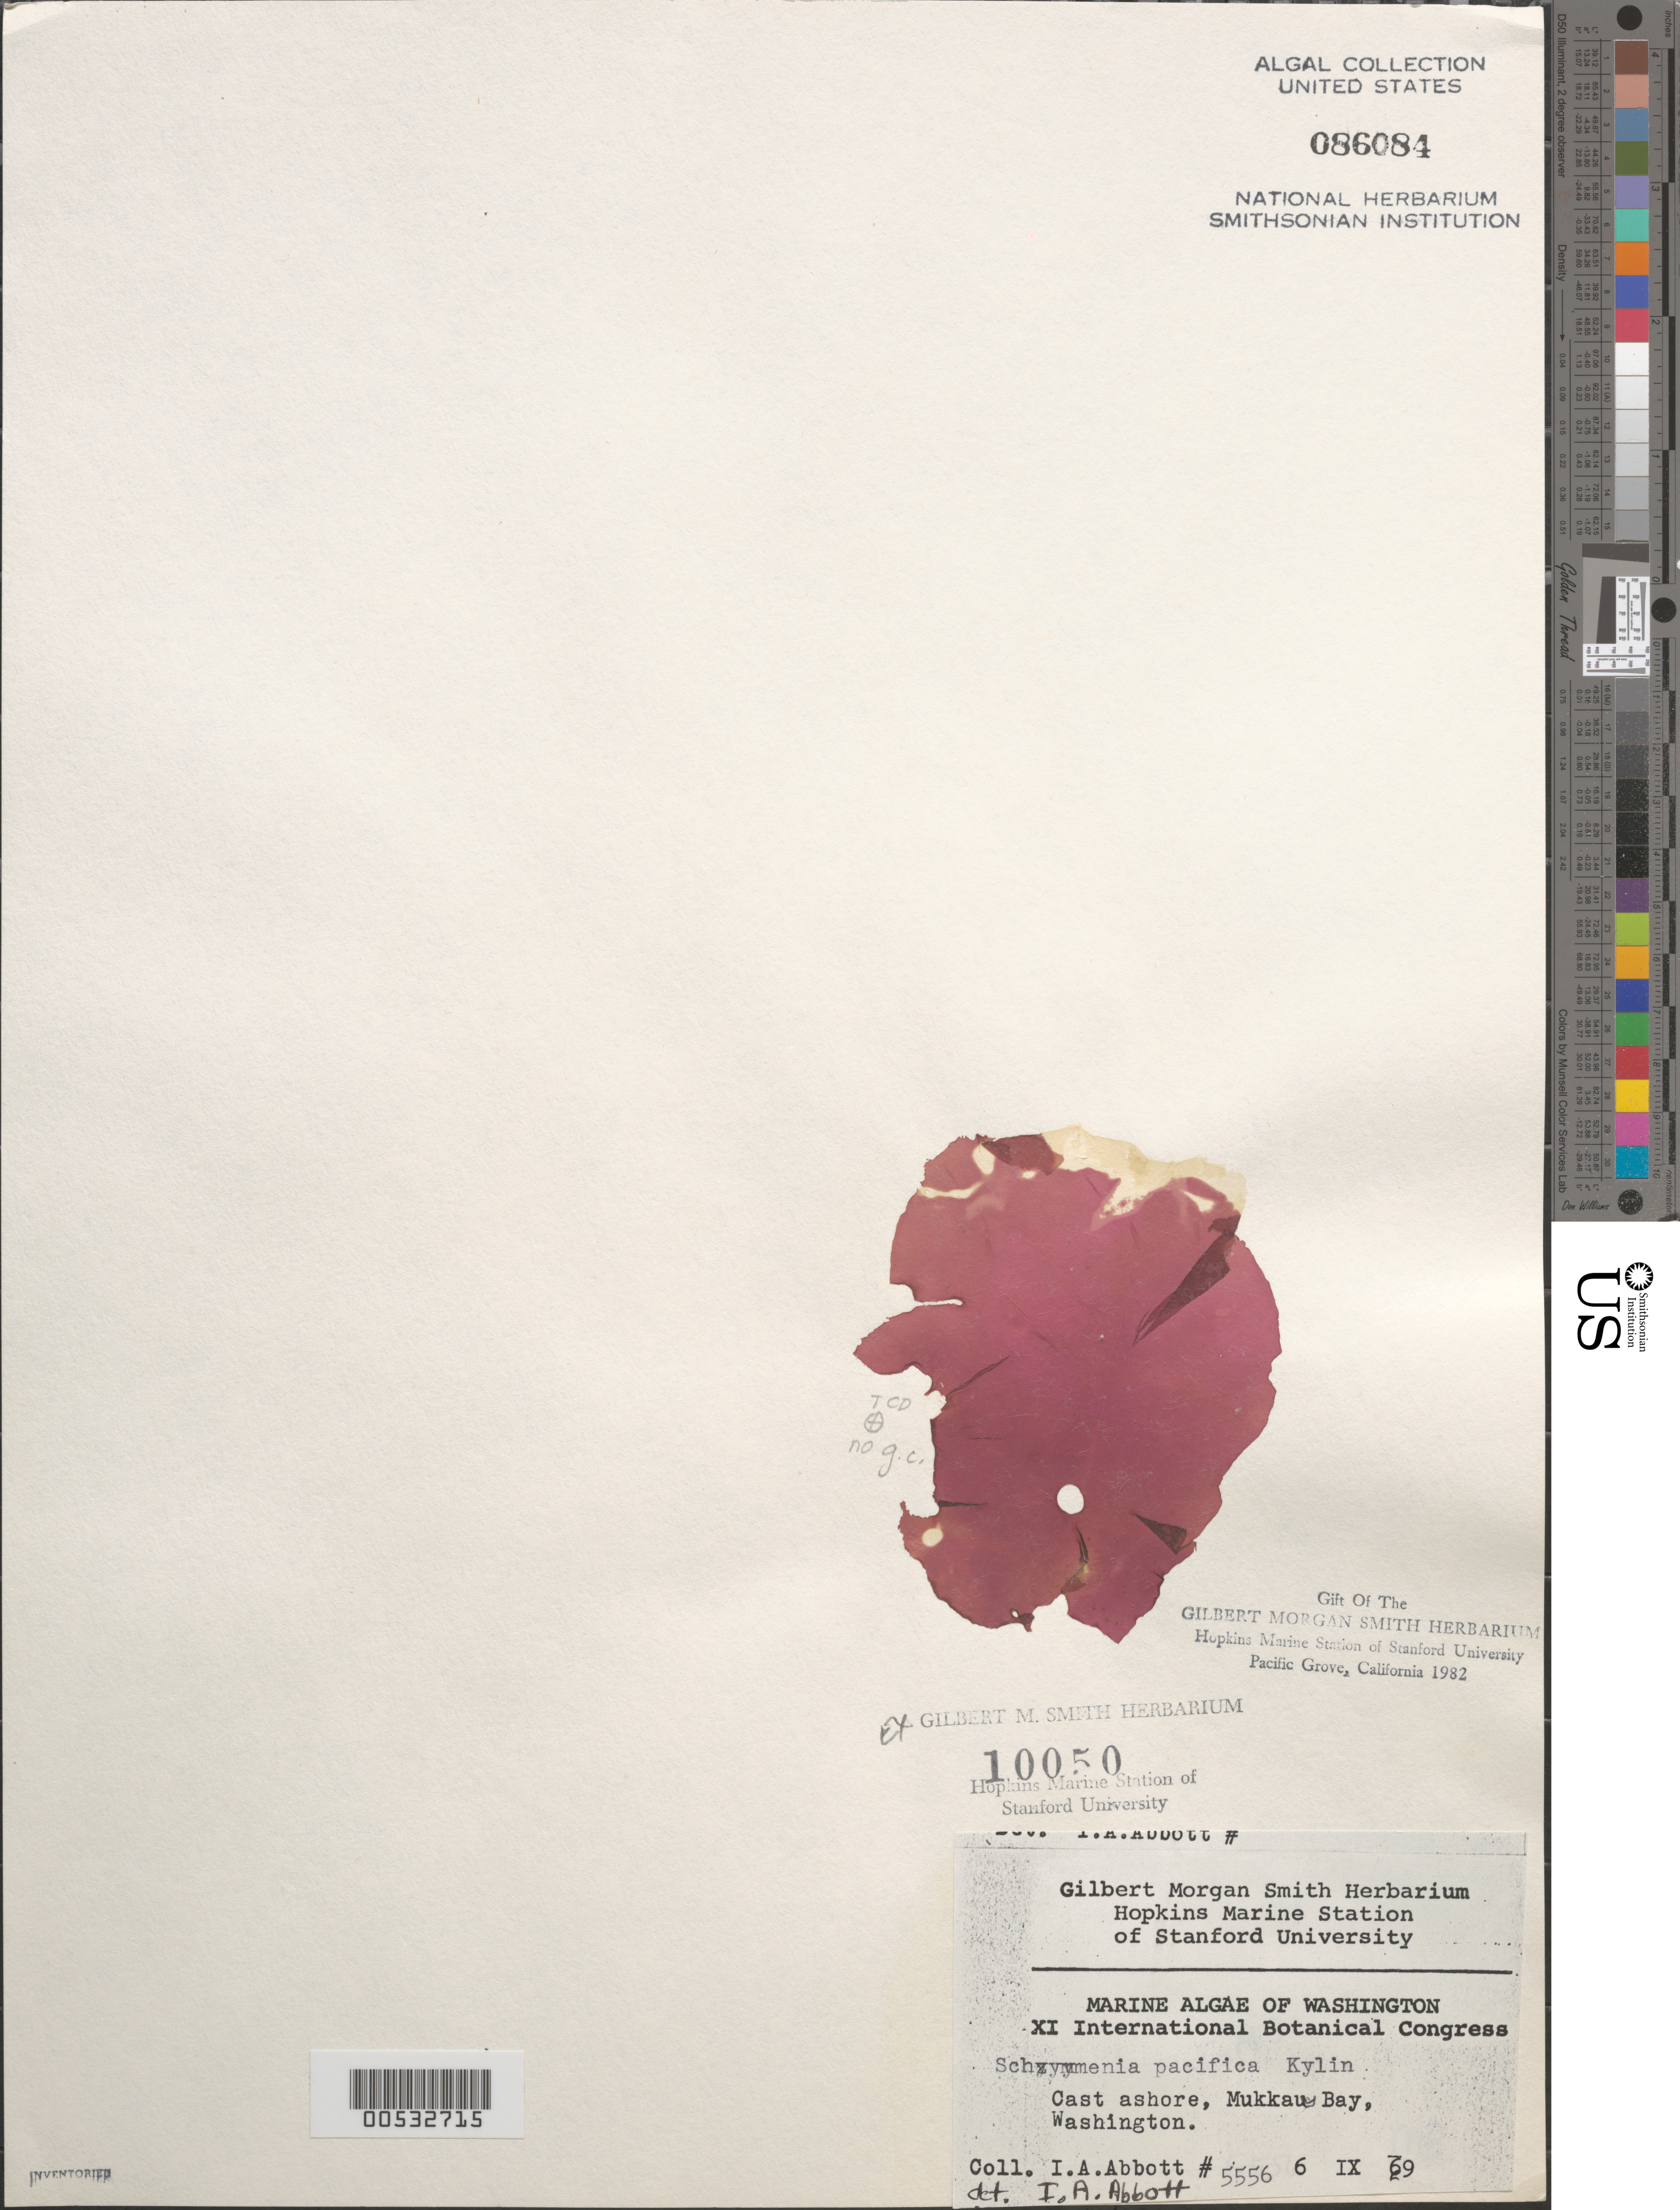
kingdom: Plantae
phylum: Rhodophyta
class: Florideophyceae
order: Nemastomatales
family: Schizymeniaceae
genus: Schizymenia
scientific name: Schizymenia pacifica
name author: (Kylin) Kylin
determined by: Abbott, Isabella A.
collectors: I. A. Abbott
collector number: IAA 5556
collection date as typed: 06 Sep 1969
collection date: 1969-09-06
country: United States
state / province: Washington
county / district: Clallam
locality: Mukkaw Bay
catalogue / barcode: US 86084